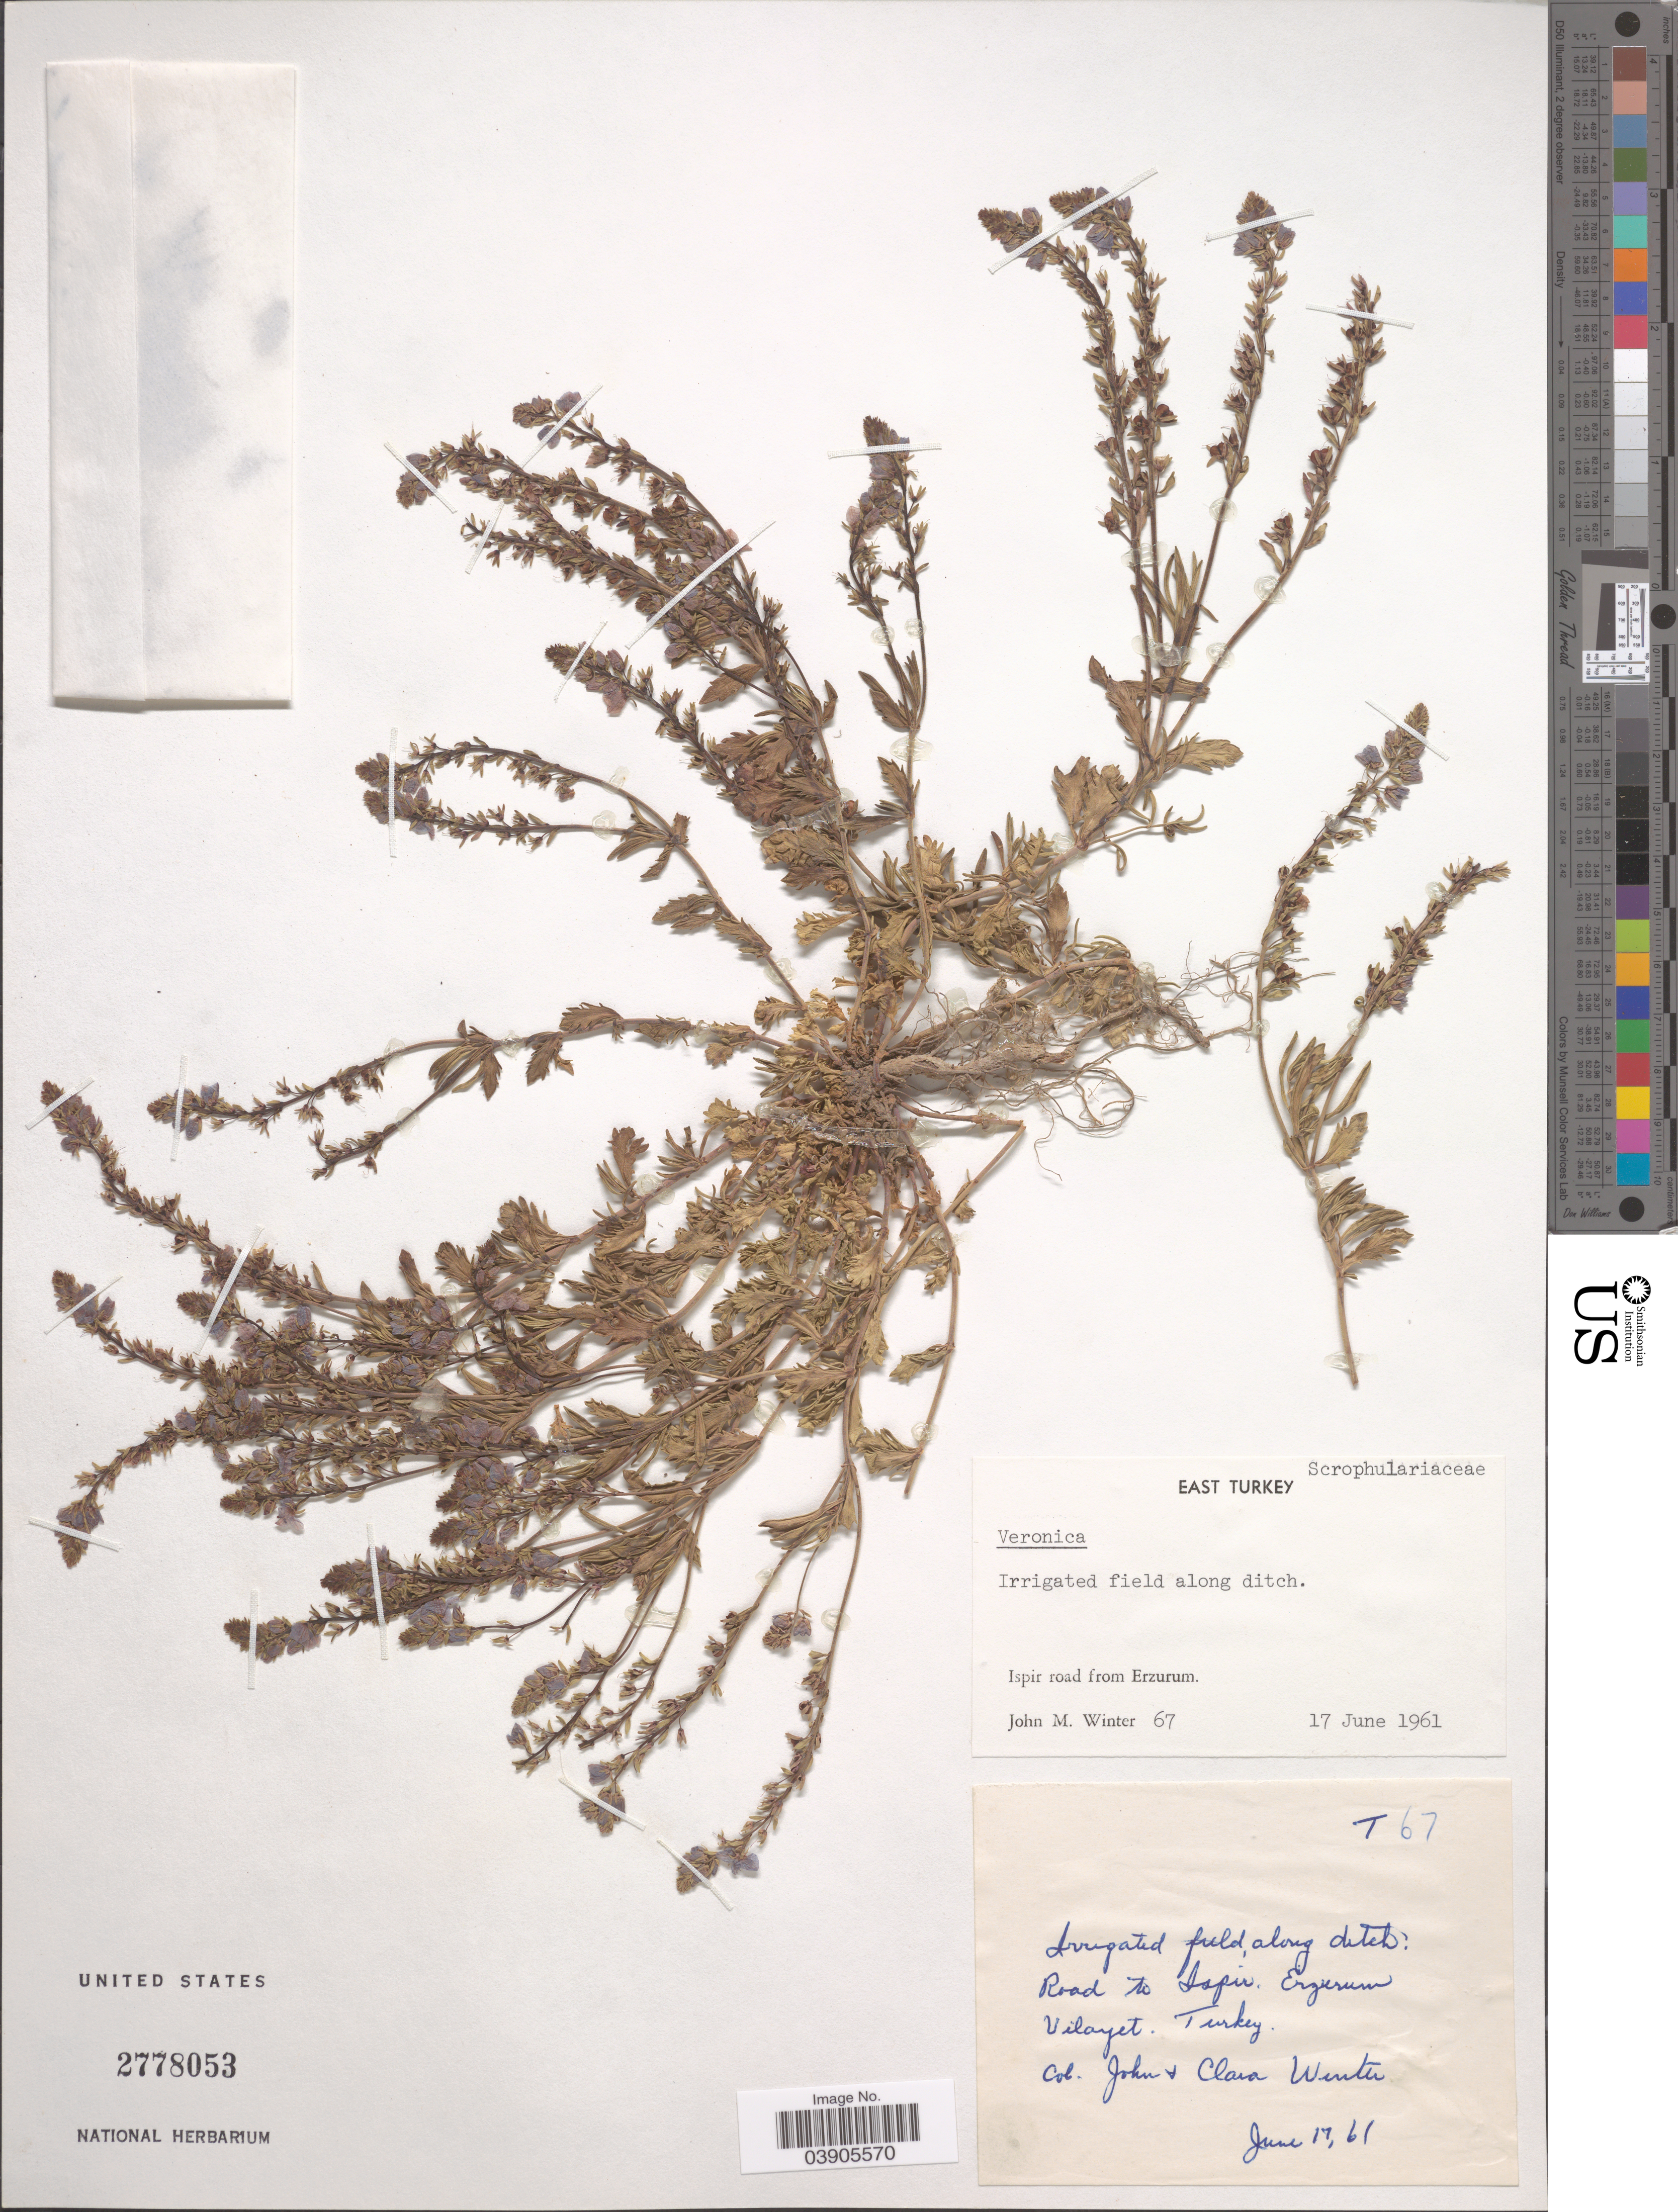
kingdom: Plantae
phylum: Tracheophyta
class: Magnoliopsida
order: Lamiales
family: Plantaginaceae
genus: Veronica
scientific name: Veronica orientalis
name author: Mill.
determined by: Albach, Dirk C.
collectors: J. M. Winter & C. Winter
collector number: T67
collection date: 1961-06-17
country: Turkey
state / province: Erzurum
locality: East Turkey. Irrigated field along ditch. Ispir road from Erzurum. Road to Japir [interpreted]. Erzurum Vilayet Turkey.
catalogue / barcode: US 2778053